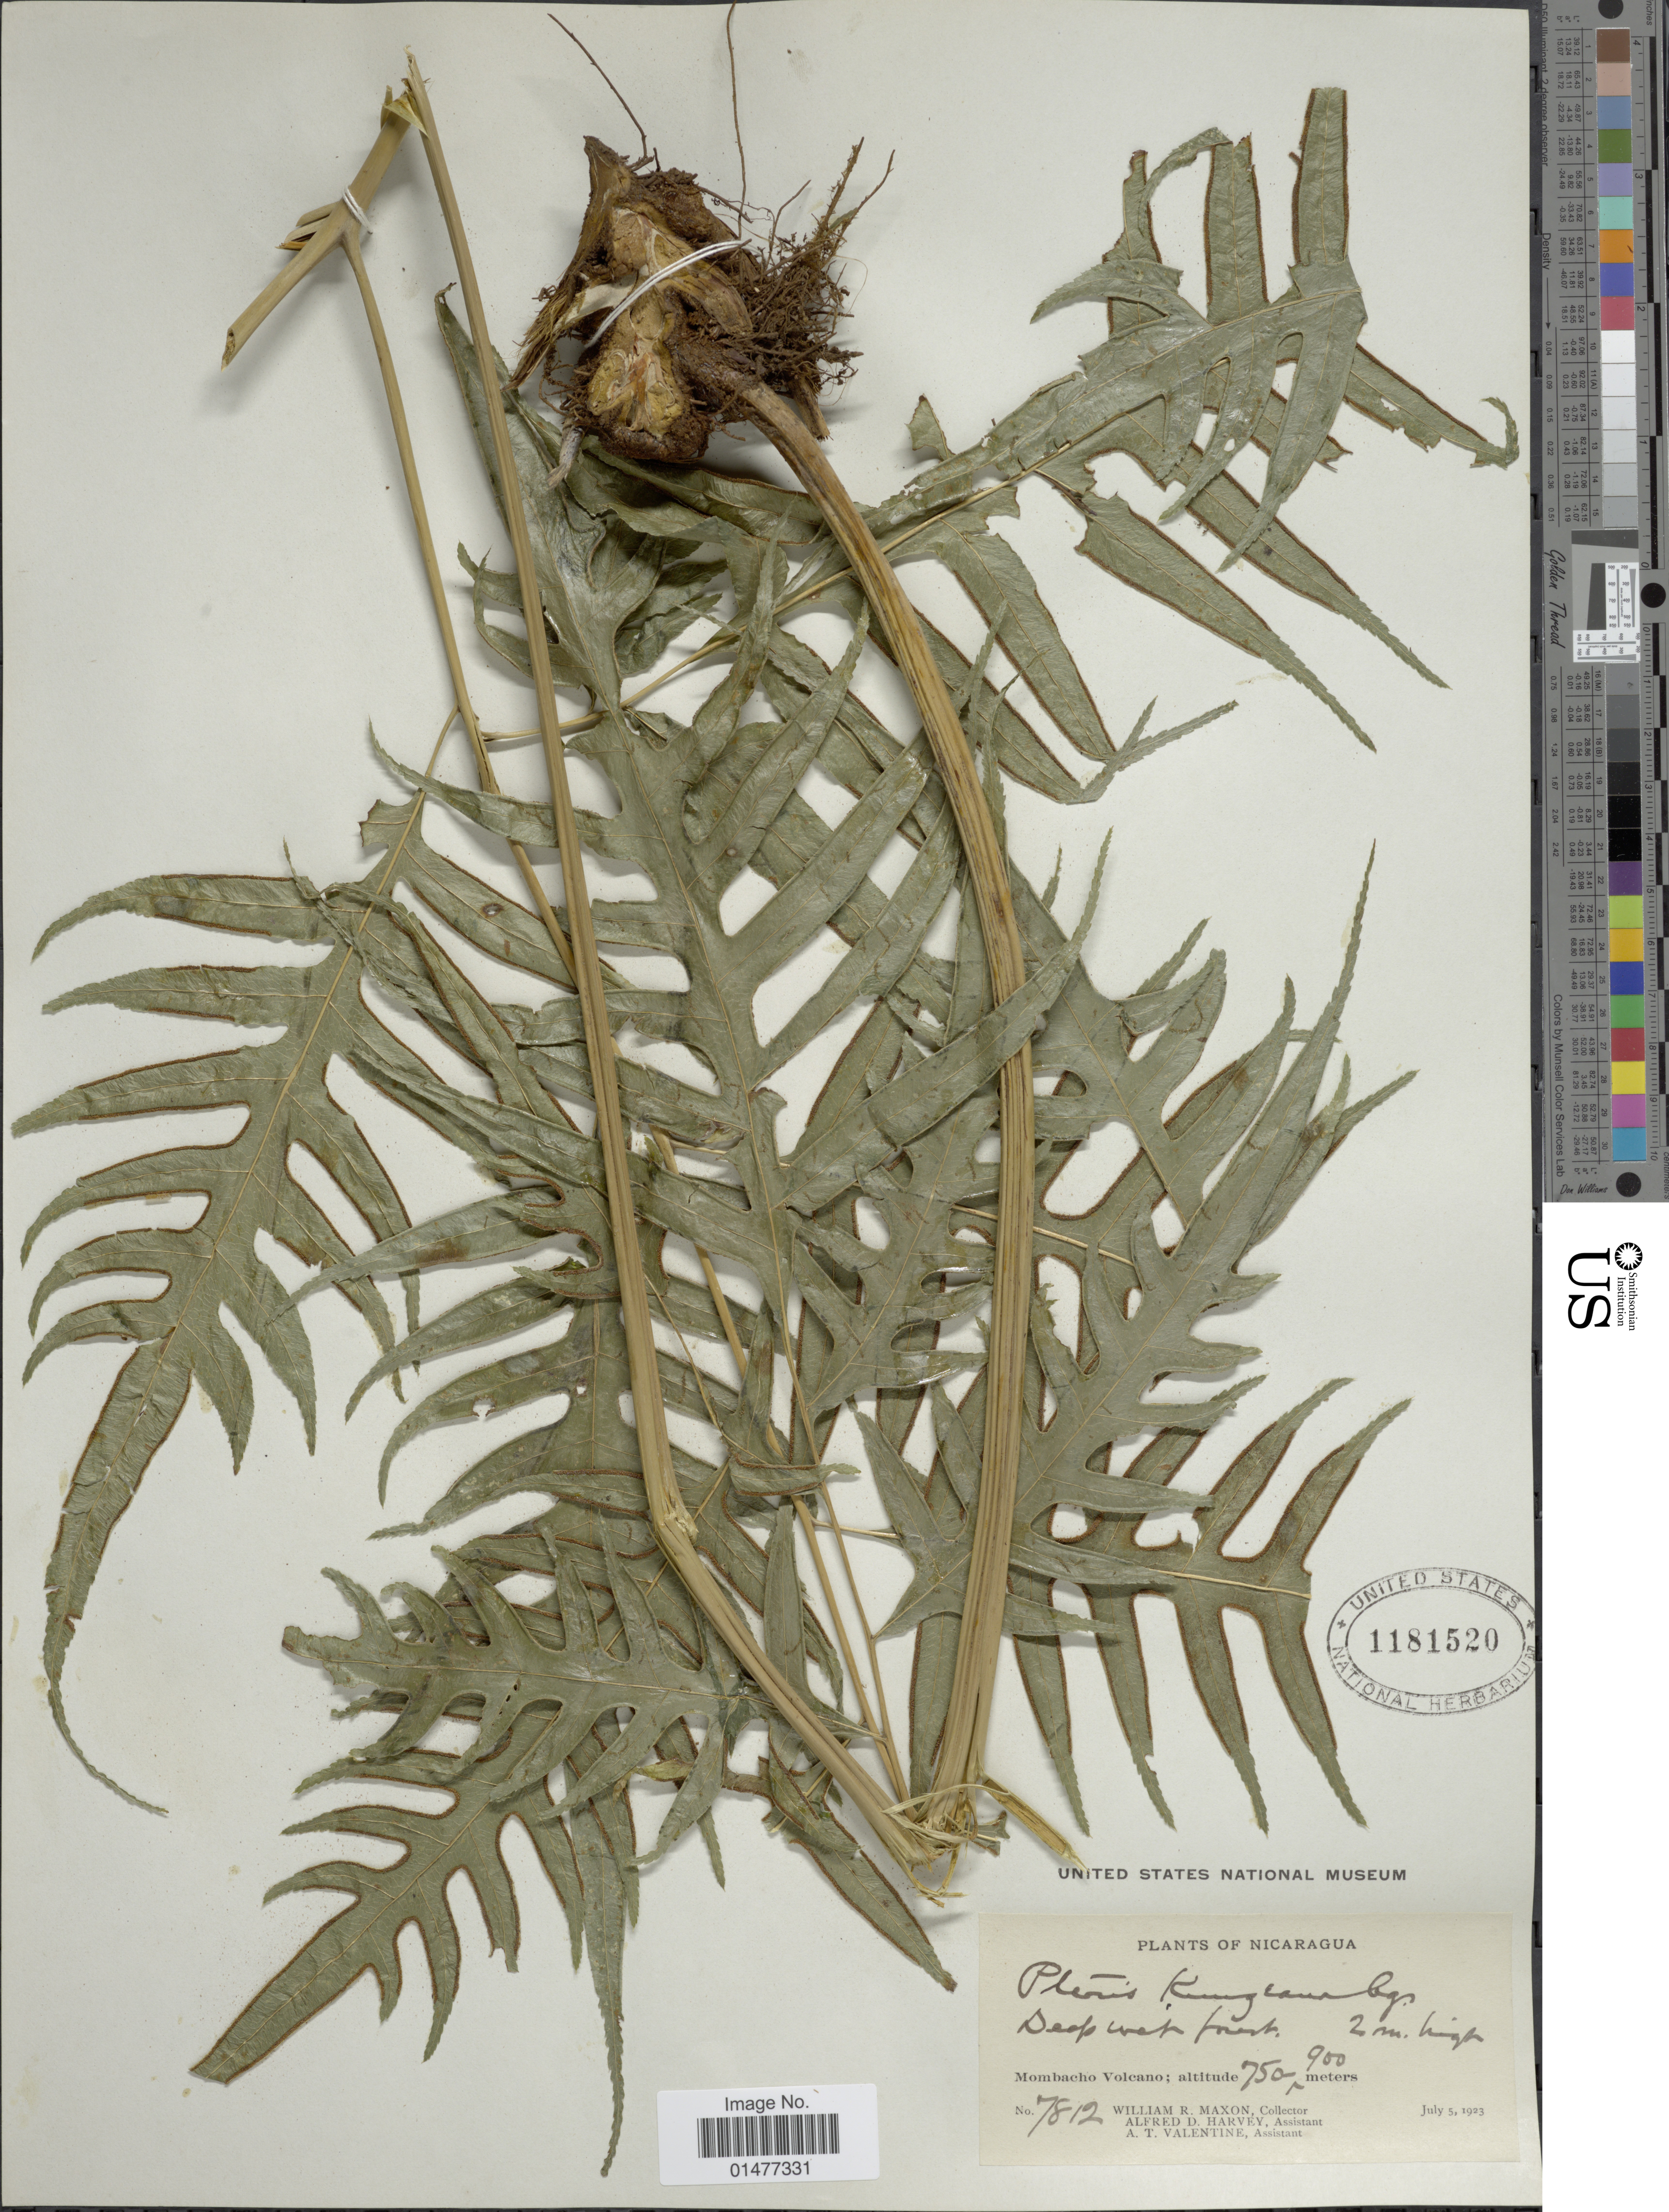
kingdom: Plantae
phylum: Tracheophyta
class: Polypodiopsida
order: Polypodiales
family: Pteridaceae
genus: Pteris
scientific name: Pteris altissima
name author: Poir.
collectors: W. R. Maxon, A. D. Harvey & A. Valentine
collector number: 7812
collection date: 1923-07-05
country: Nicaragua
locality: Plants of Nicaragua, Mombacho Volcano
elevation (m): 750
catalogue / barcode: US 1181520